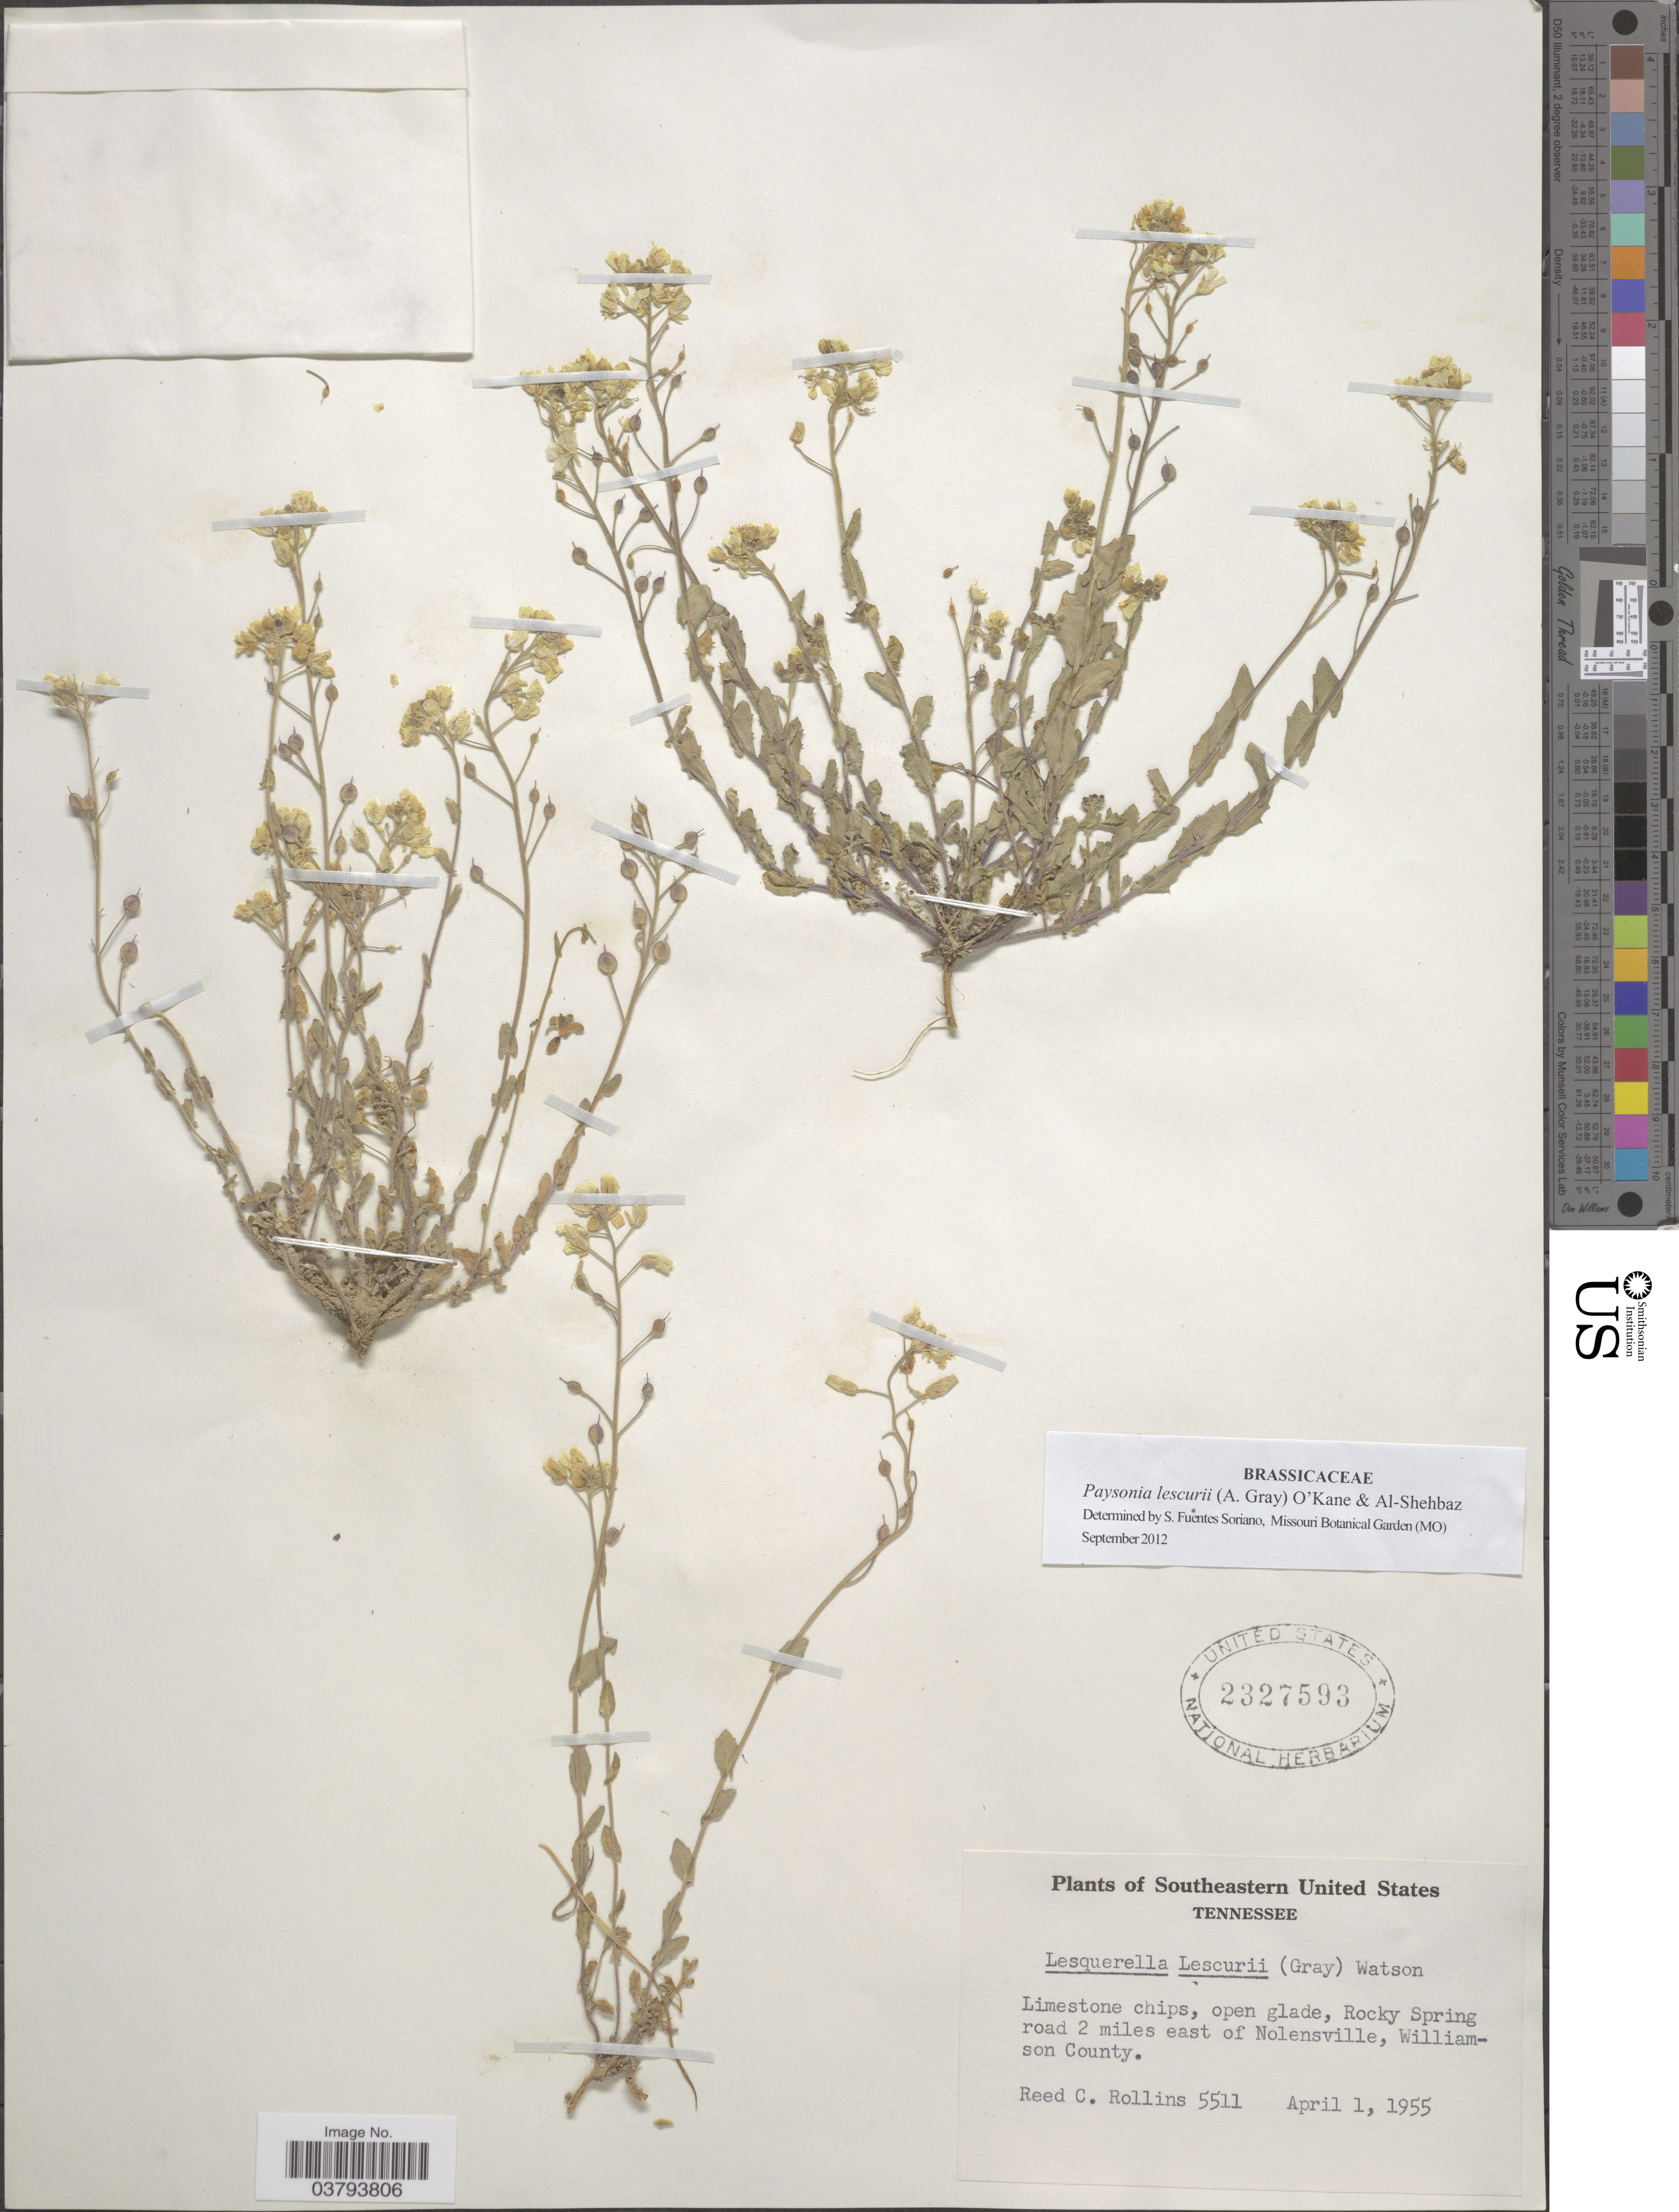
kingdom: Plantae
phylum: Tracheophyta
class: Magnoliopsida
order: Brassicales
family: Brassicaceae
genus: Lesquerella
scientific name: Lesquerella lescurii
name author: (A. Gray) S. Watson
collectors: R. C. Rollins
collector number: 5511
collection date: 1955-04-01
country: United States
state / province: Tennessee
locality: Southeastern United States; Rocky Spring road 2 miles east of Nolensville, Williamson County.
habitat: limestone chips, open glade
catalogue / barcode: US 2327593